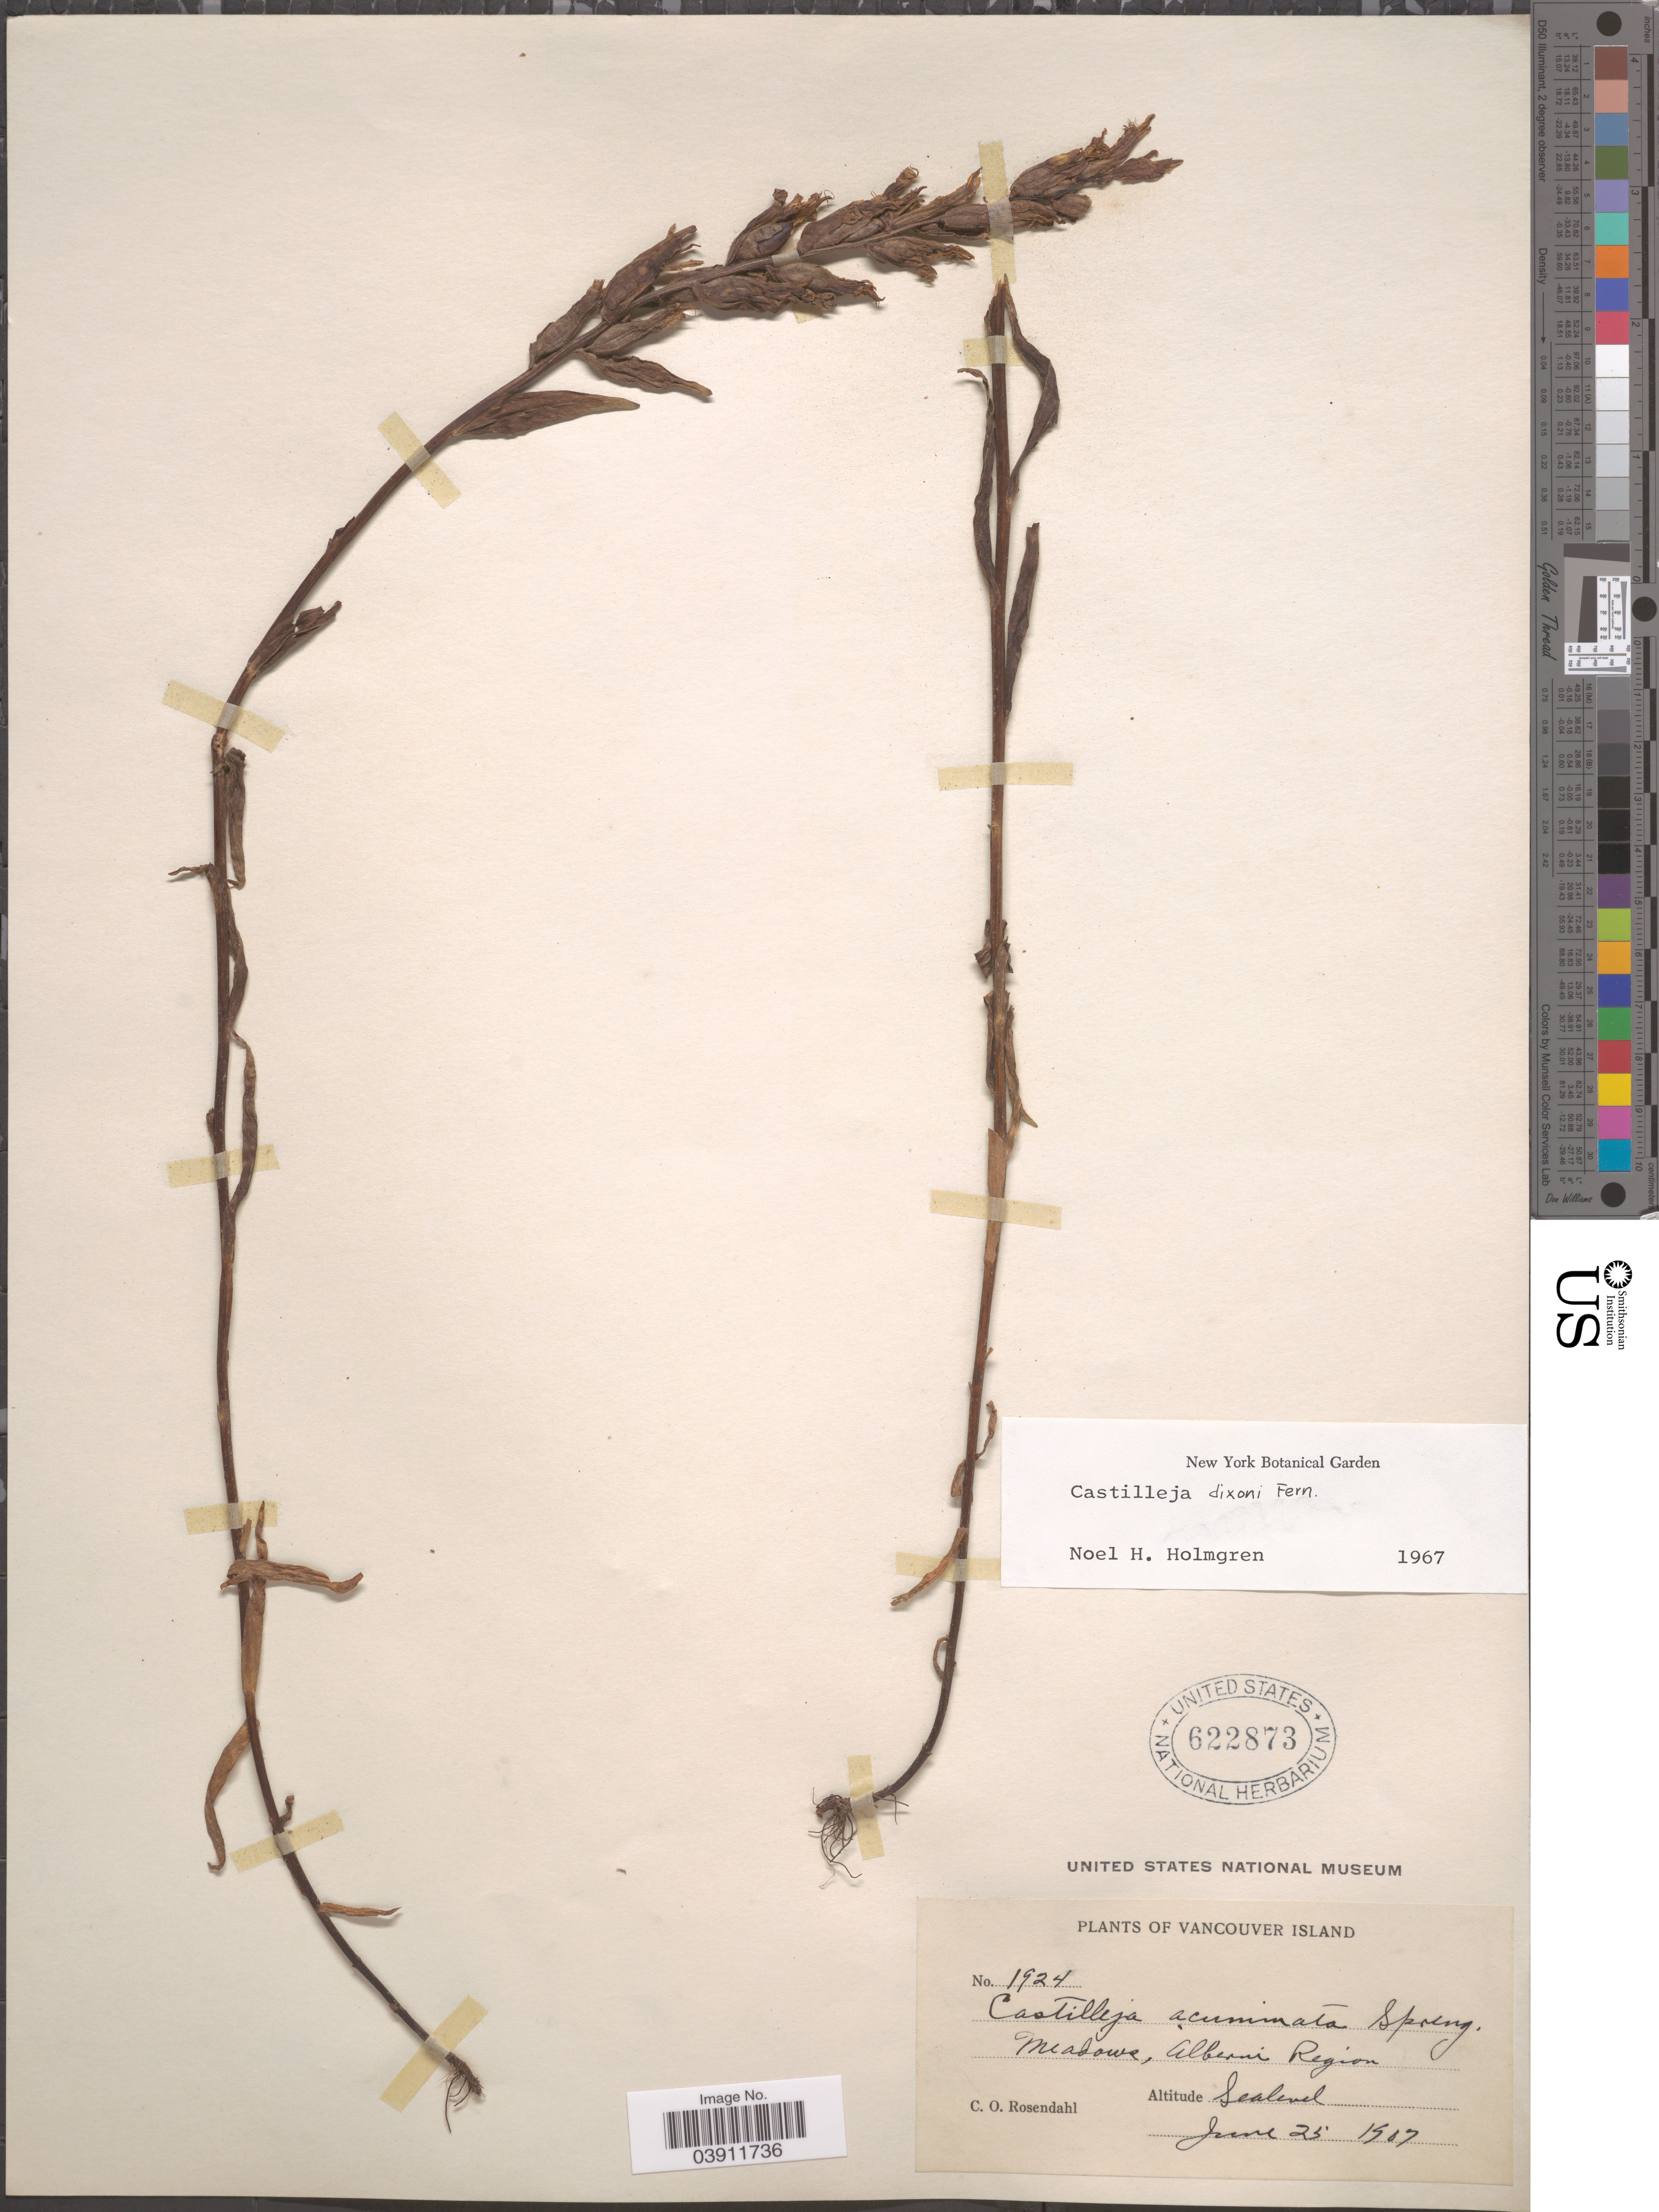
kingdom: Plantae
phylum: Tracheophyta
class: Magnoliopsida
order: Lamiales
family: Orobanchaceae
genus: Castilleja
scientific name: Castilleja dixonii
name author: Fernald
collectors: C. O. Rosendahl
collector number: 1924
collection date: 1907-06-25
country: Canada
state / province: British Columbia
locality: Vancouver Island. Alberni Region.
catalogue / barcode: US 622873